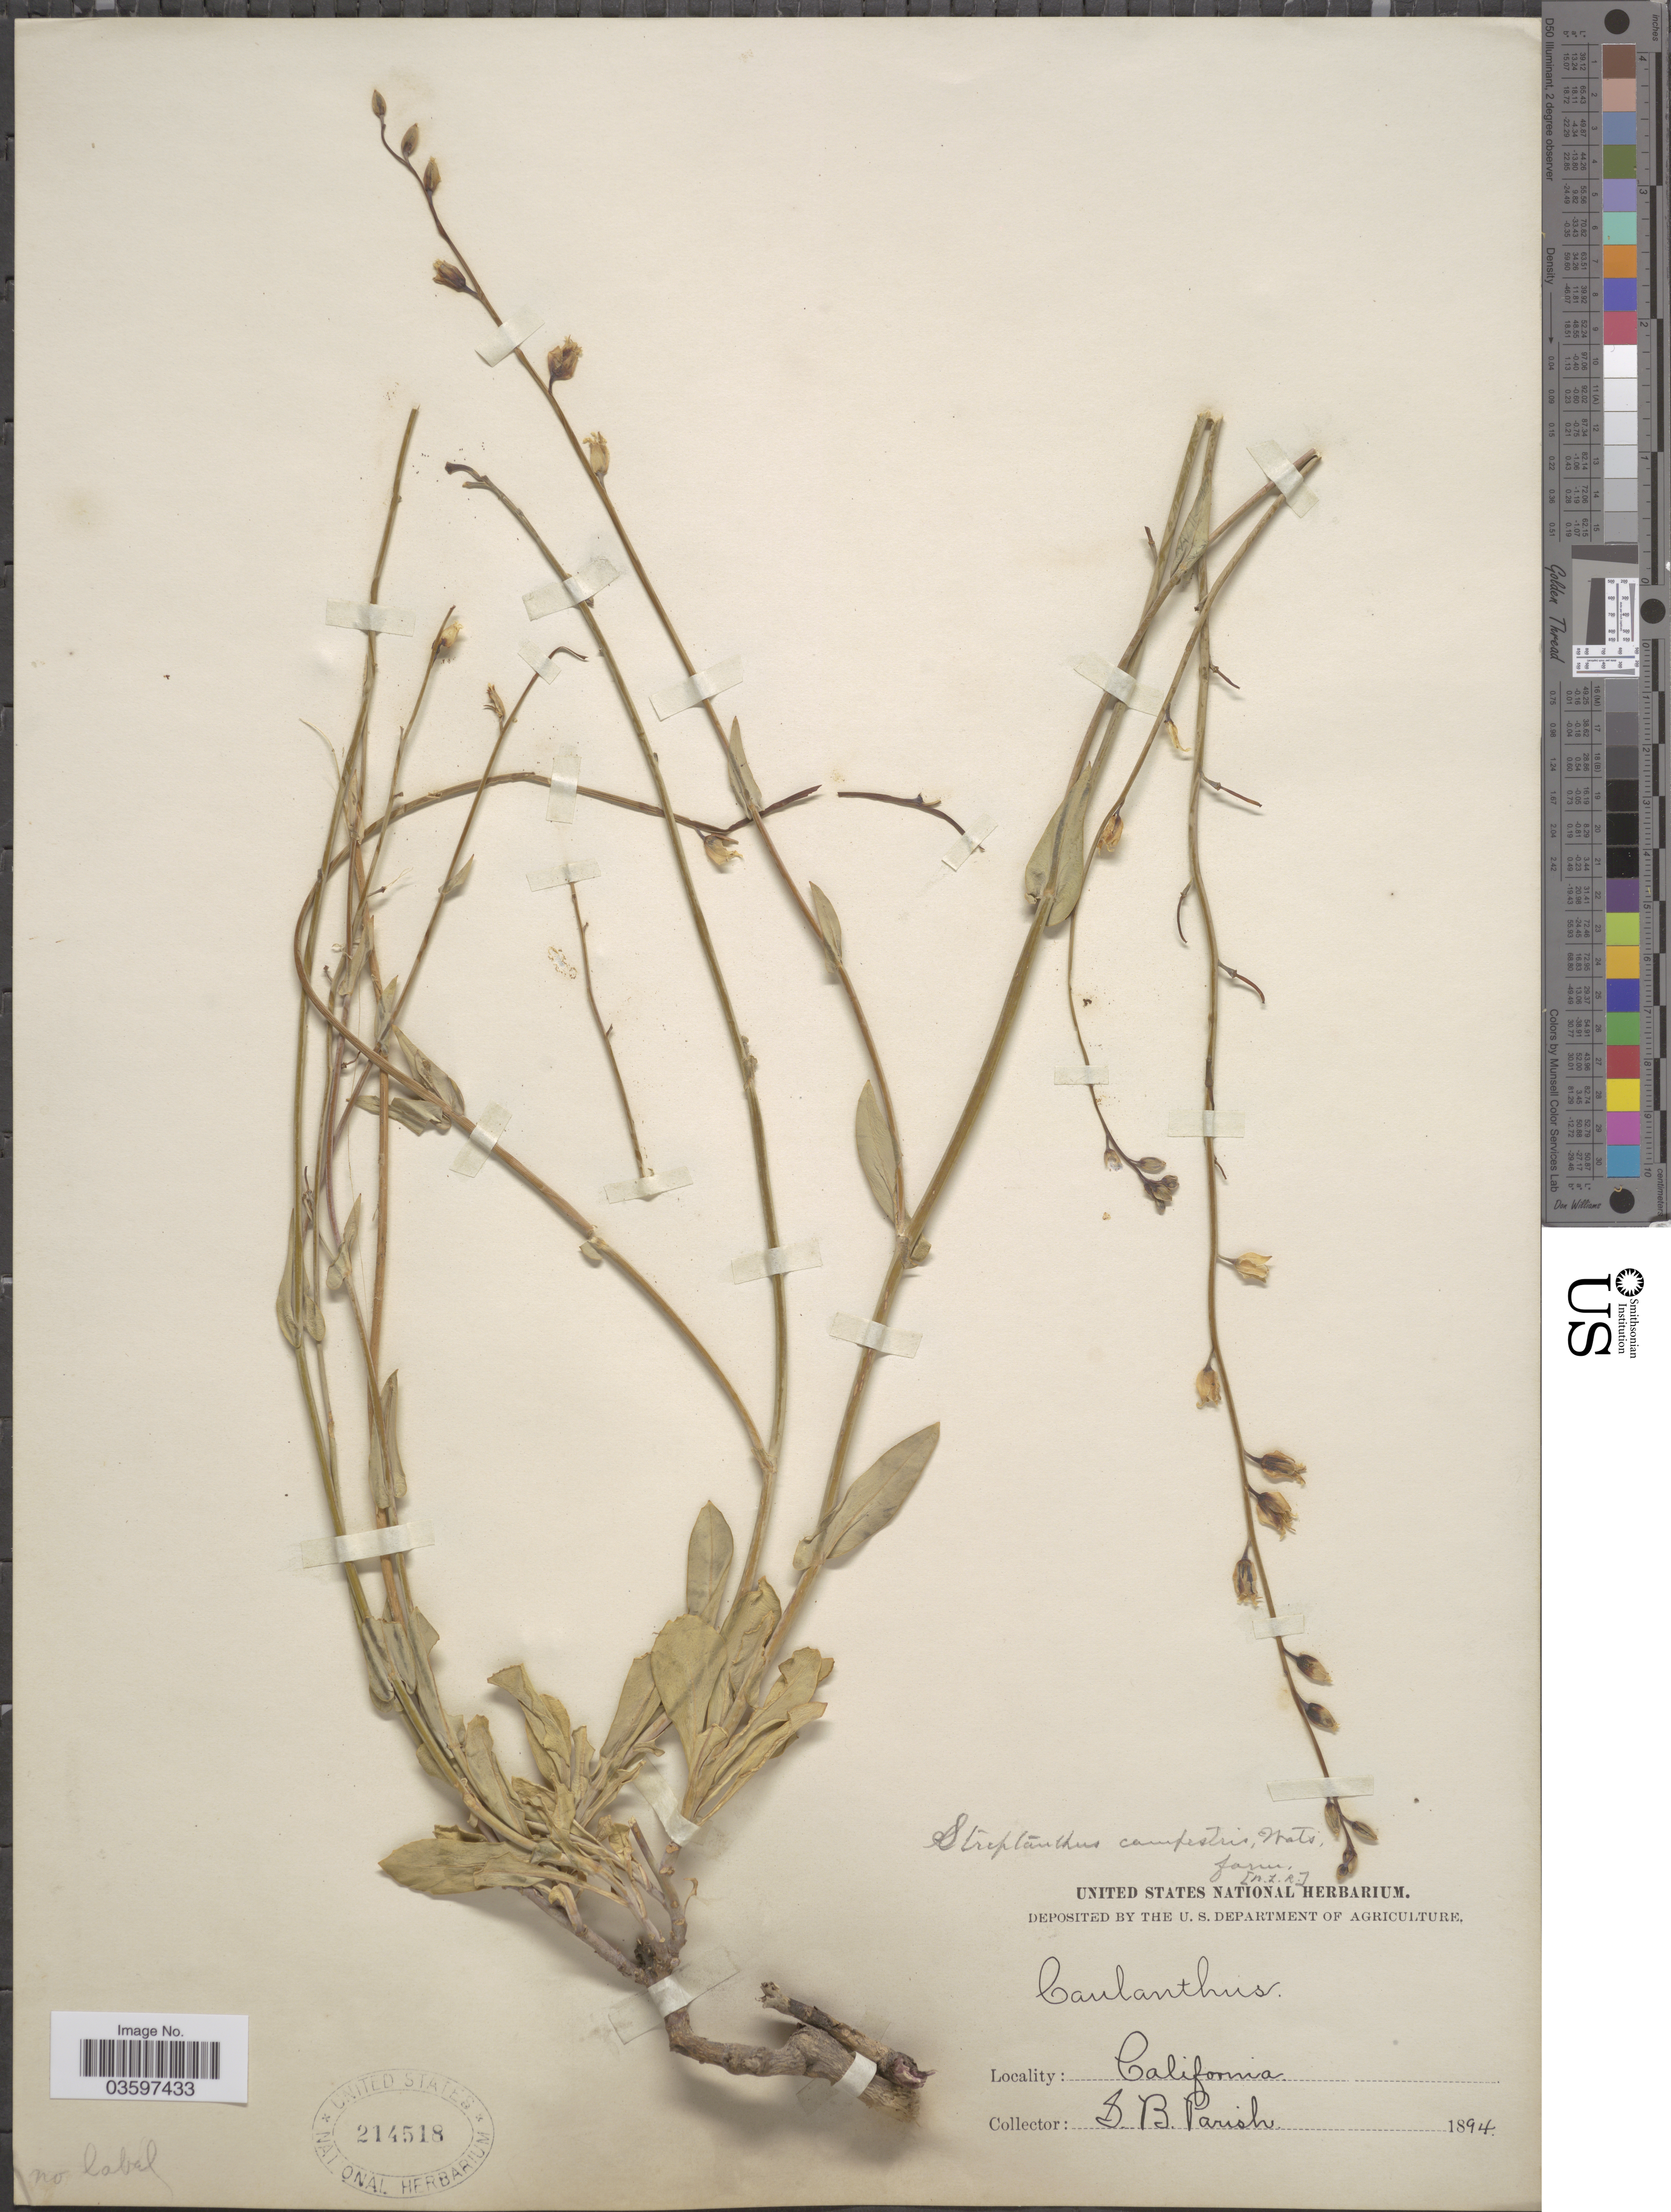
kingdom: Plantae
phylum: Tracheophyta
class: Magnoliopsida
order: Brassicales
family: Brassicaceae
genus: Streptanthus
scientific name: Streptanthus campestris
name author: S. Watson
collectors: S. B. Parish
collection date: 1894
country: United States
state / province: California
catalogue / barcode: US 214518